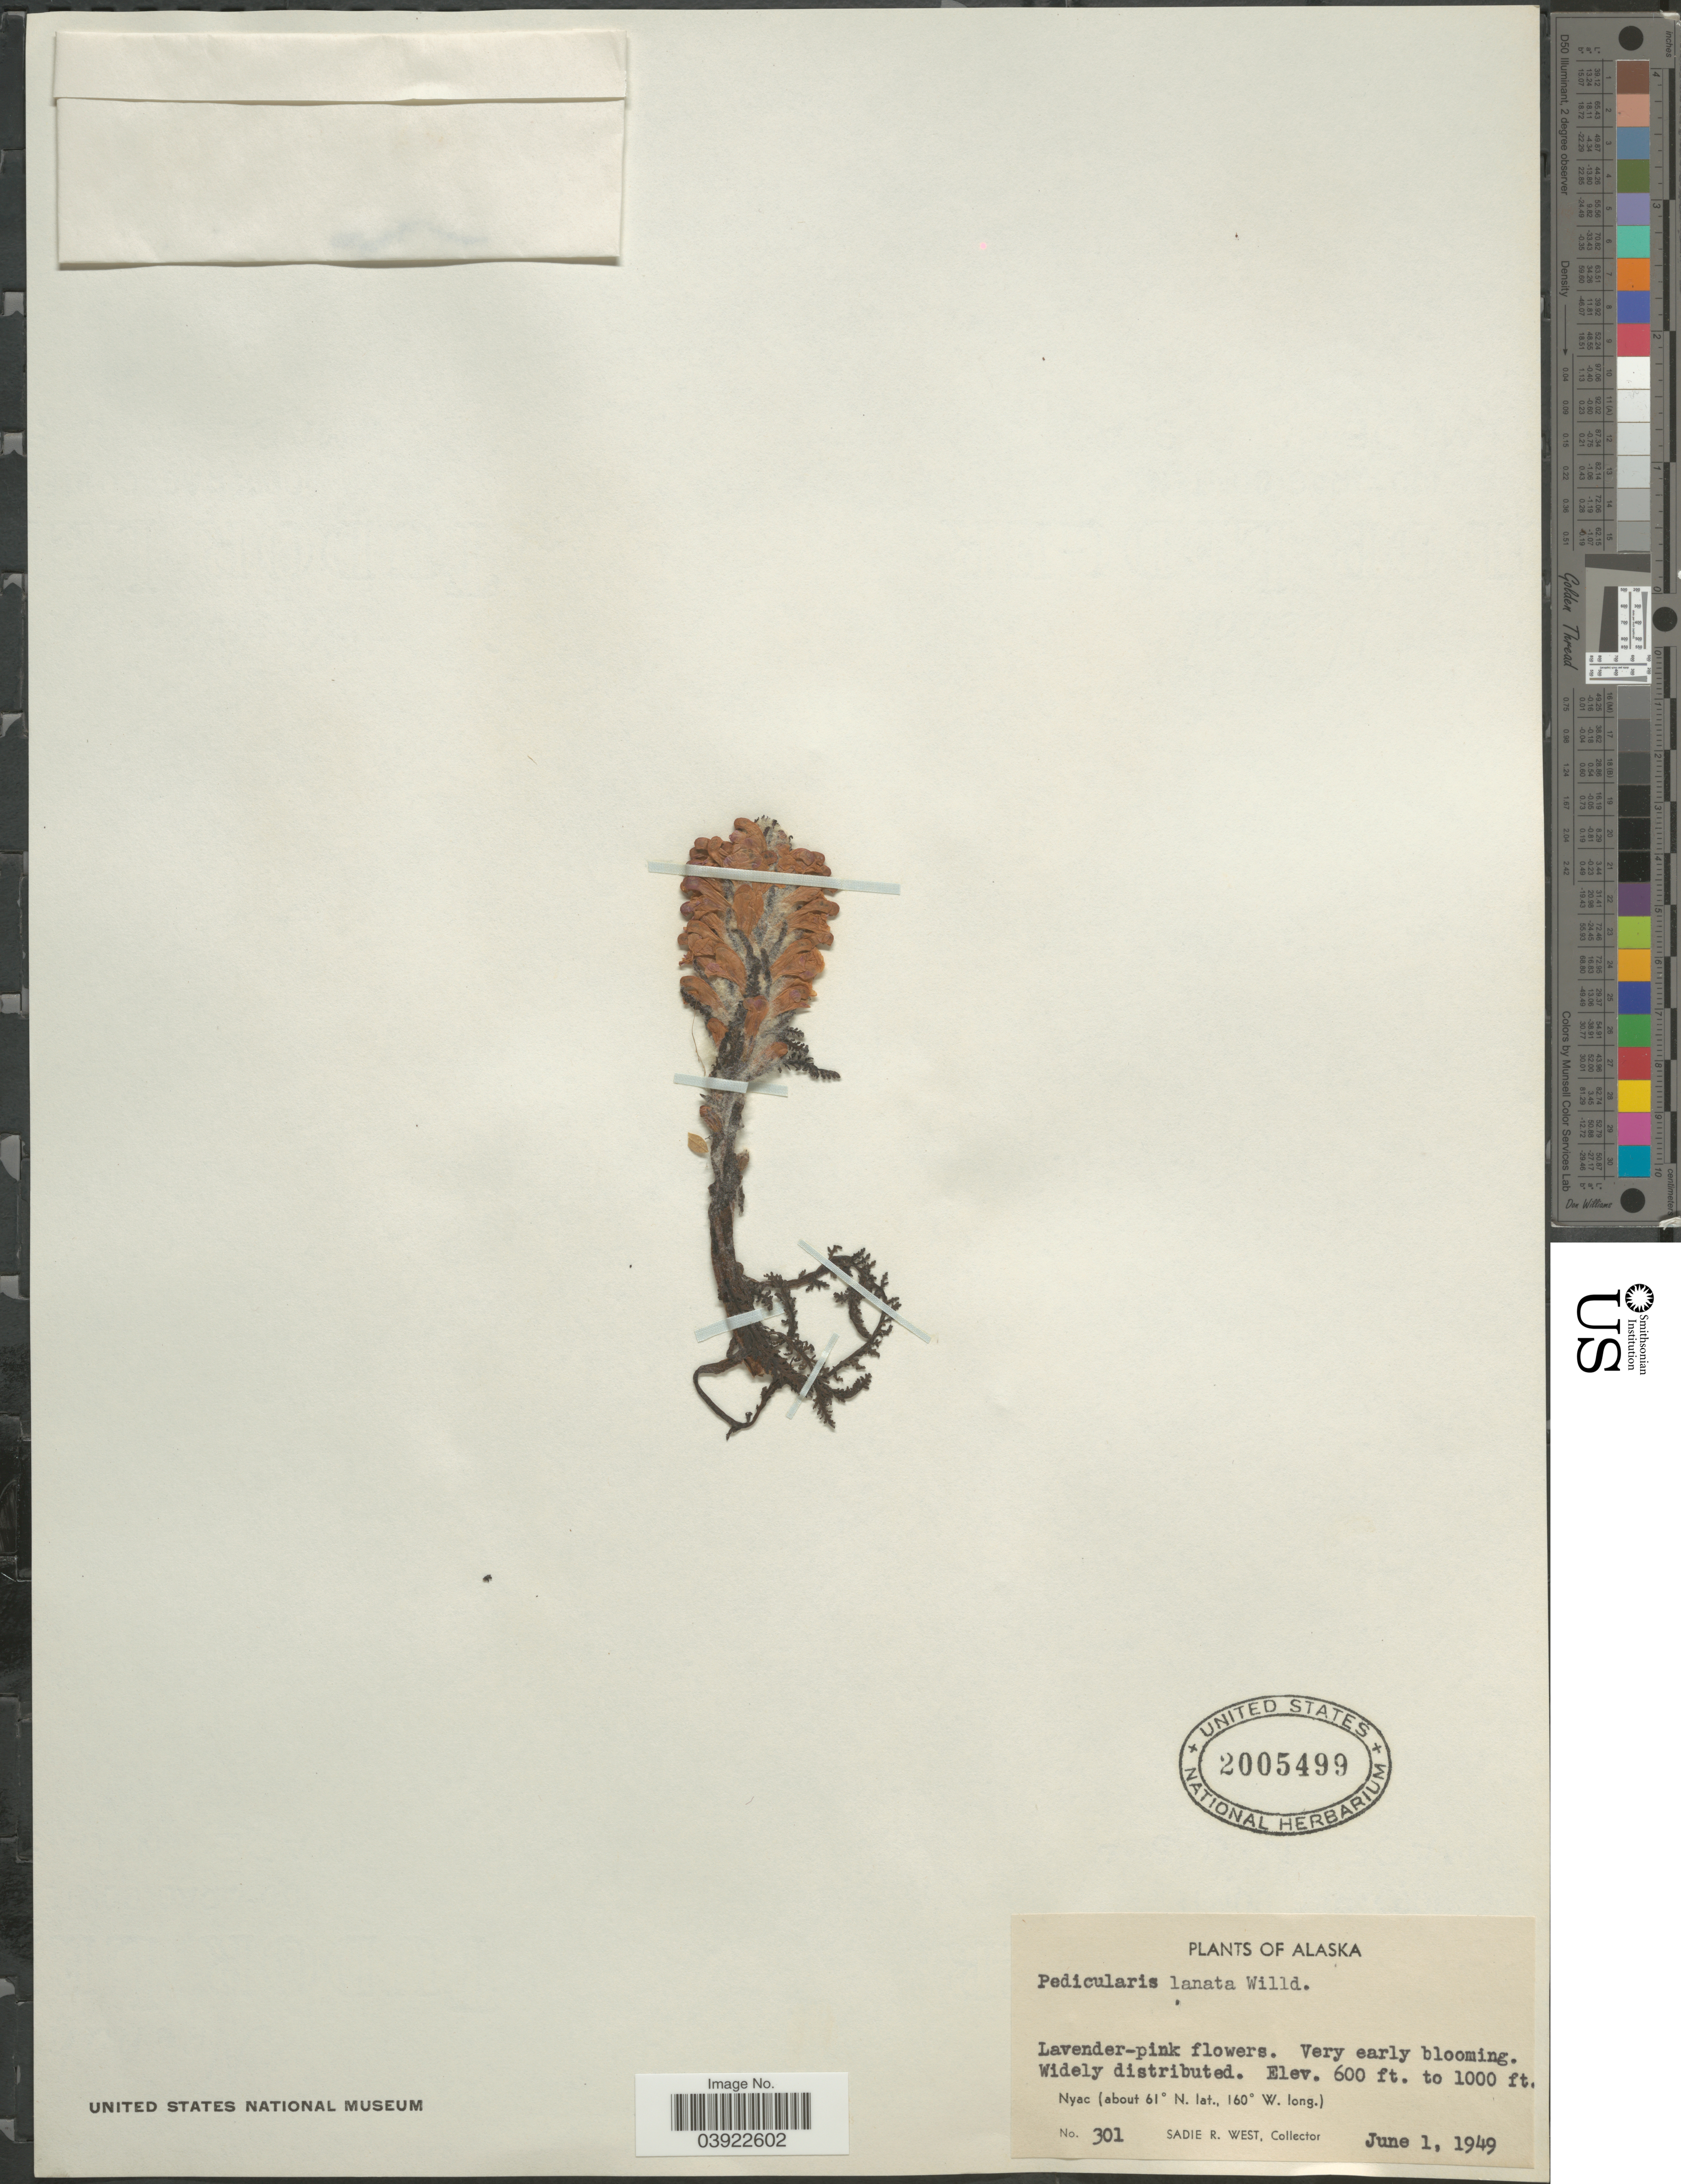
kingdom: Plantae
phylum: Tracheophyta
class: Magnoliopsida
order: Lamiales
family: Orobanchaceae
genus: Pedicularis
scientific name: Pedicularis lanata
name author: Willd. ex Cham. & Schltdl.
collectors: S. R. West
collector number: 301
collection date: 1949-06-01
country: United States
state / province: Alaska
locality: Nyac.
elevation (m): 183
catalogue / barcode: US 2005499